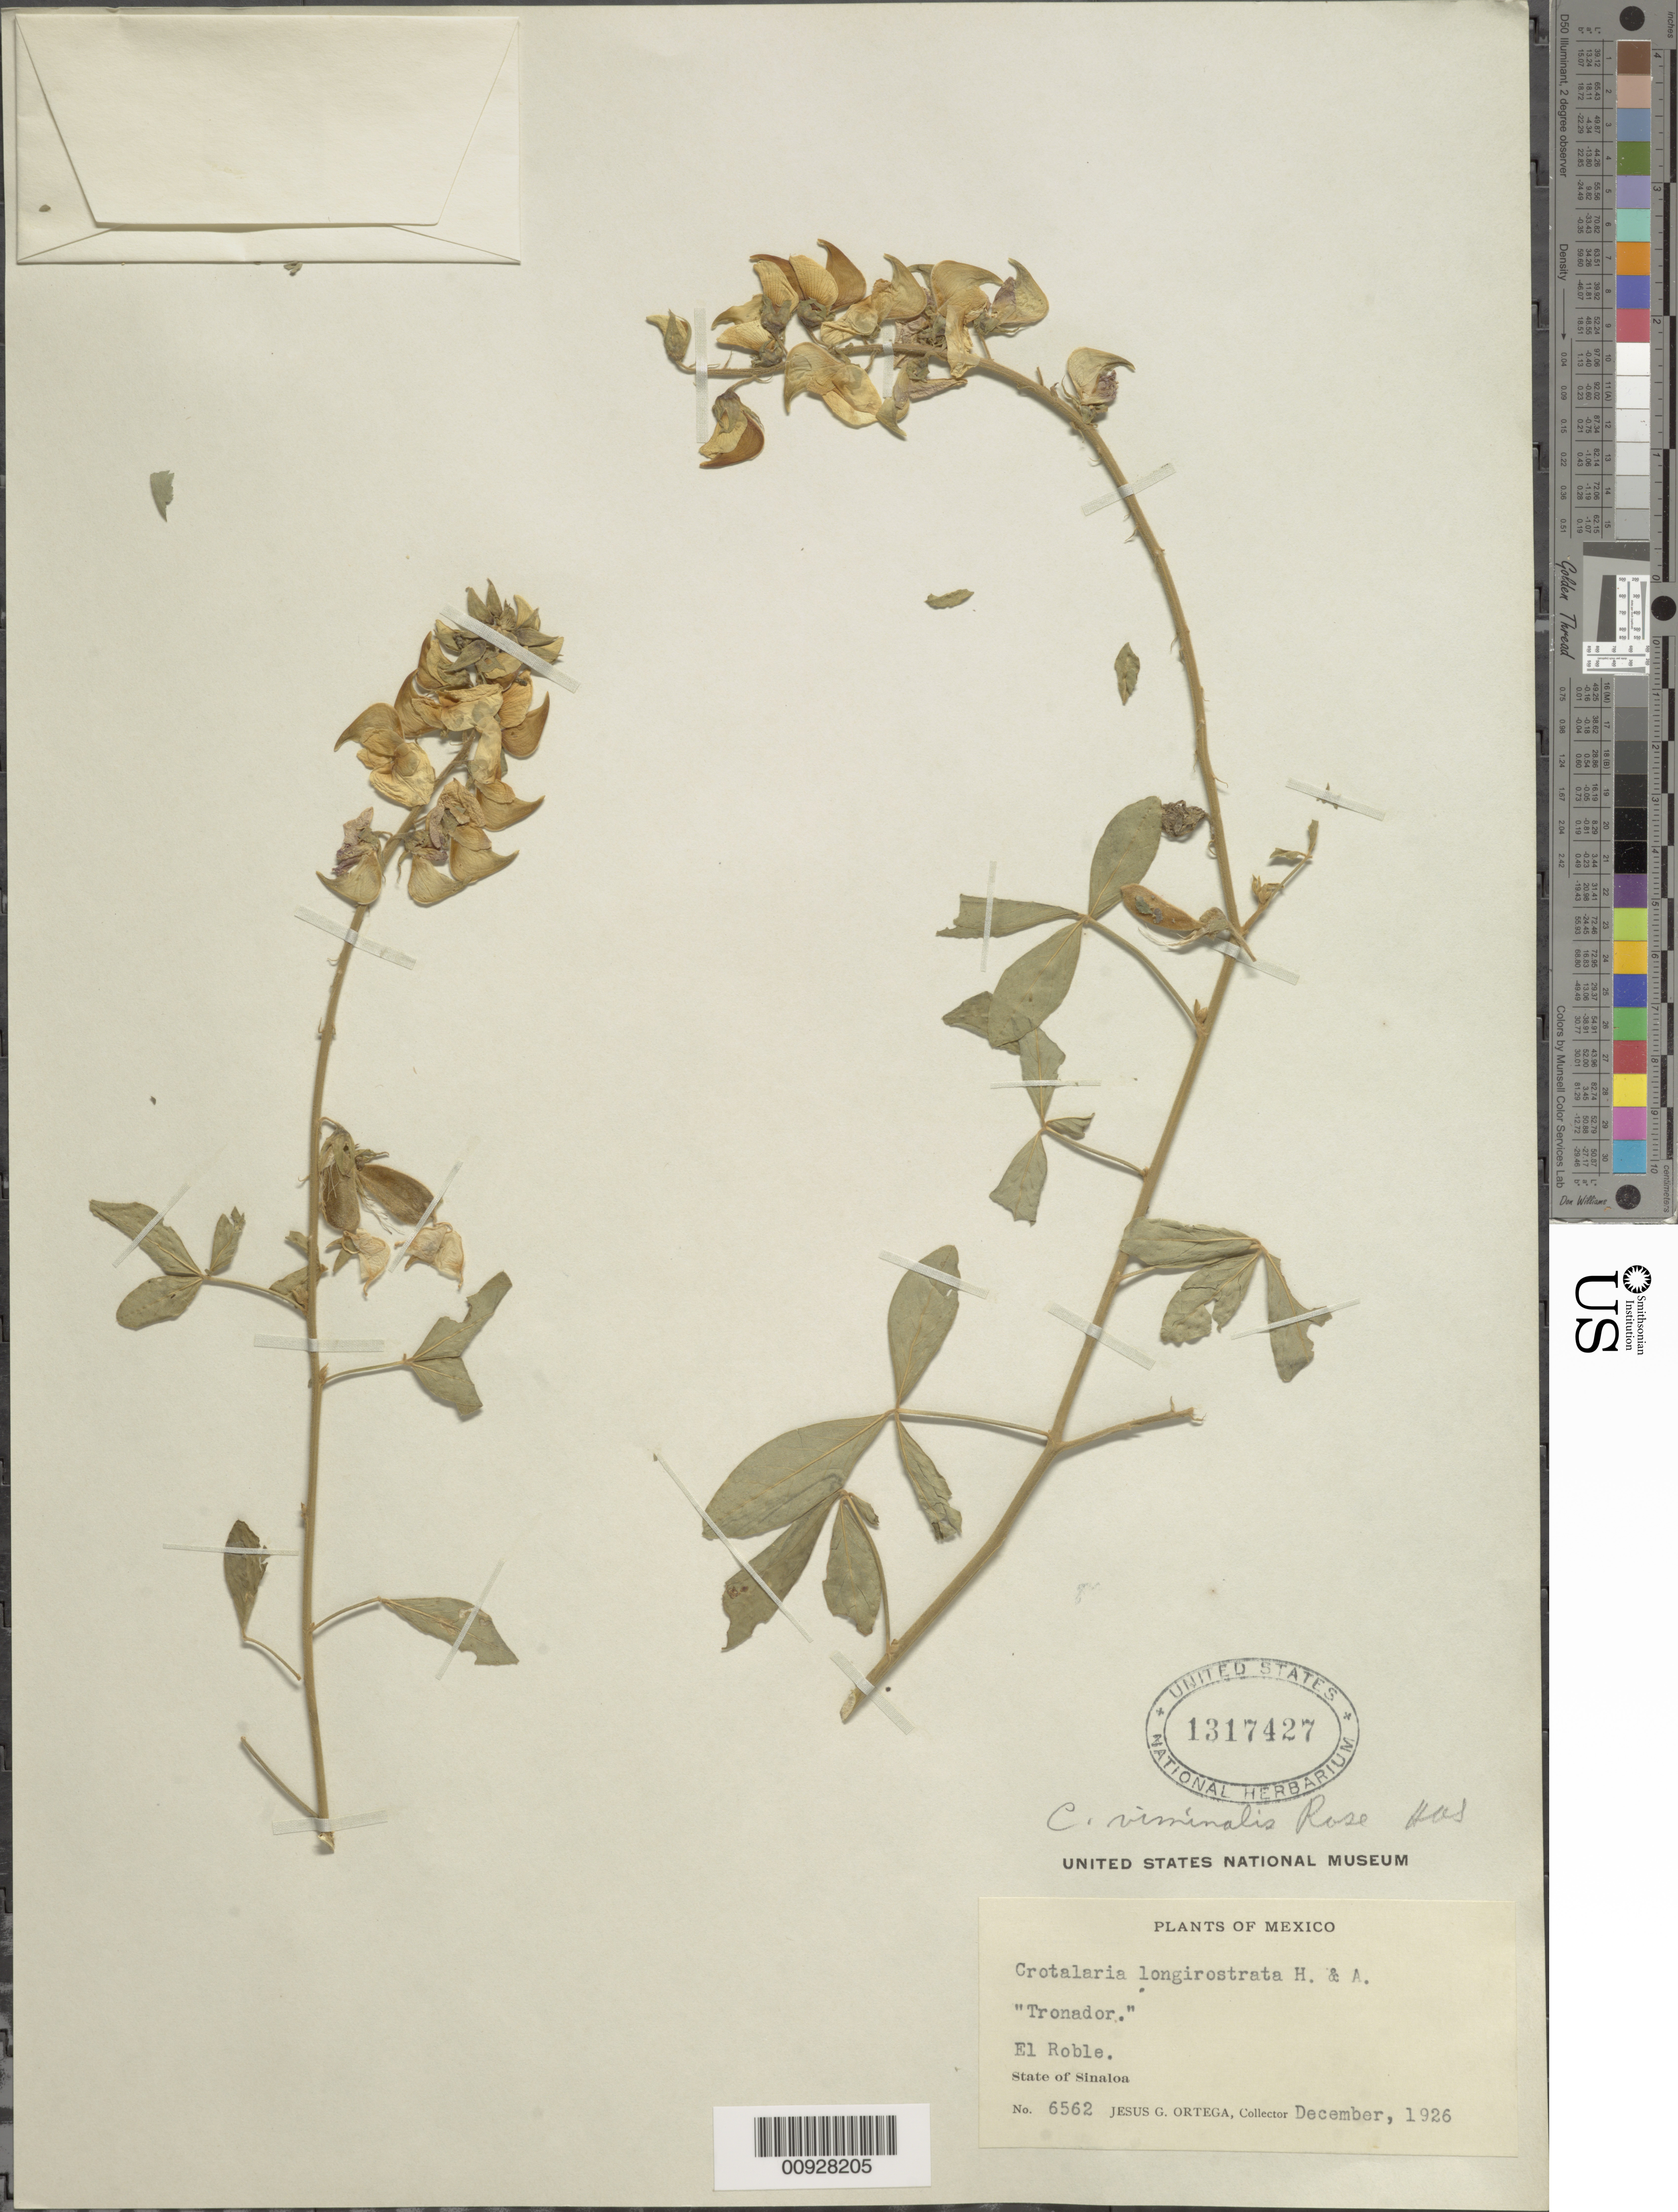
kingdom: Plantae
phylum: Tracheophyta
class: Magnoliopsida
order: Fabales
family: Fabaceae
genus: Crotalaria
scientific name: Crotalaria viminalis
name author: Rose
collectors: J. Ortega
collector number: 6562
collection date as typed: Dec 1926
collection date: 1926-12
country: Mexico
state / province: Sinaloa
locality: El Roble, Sinaloa.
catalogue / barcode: US 1317427